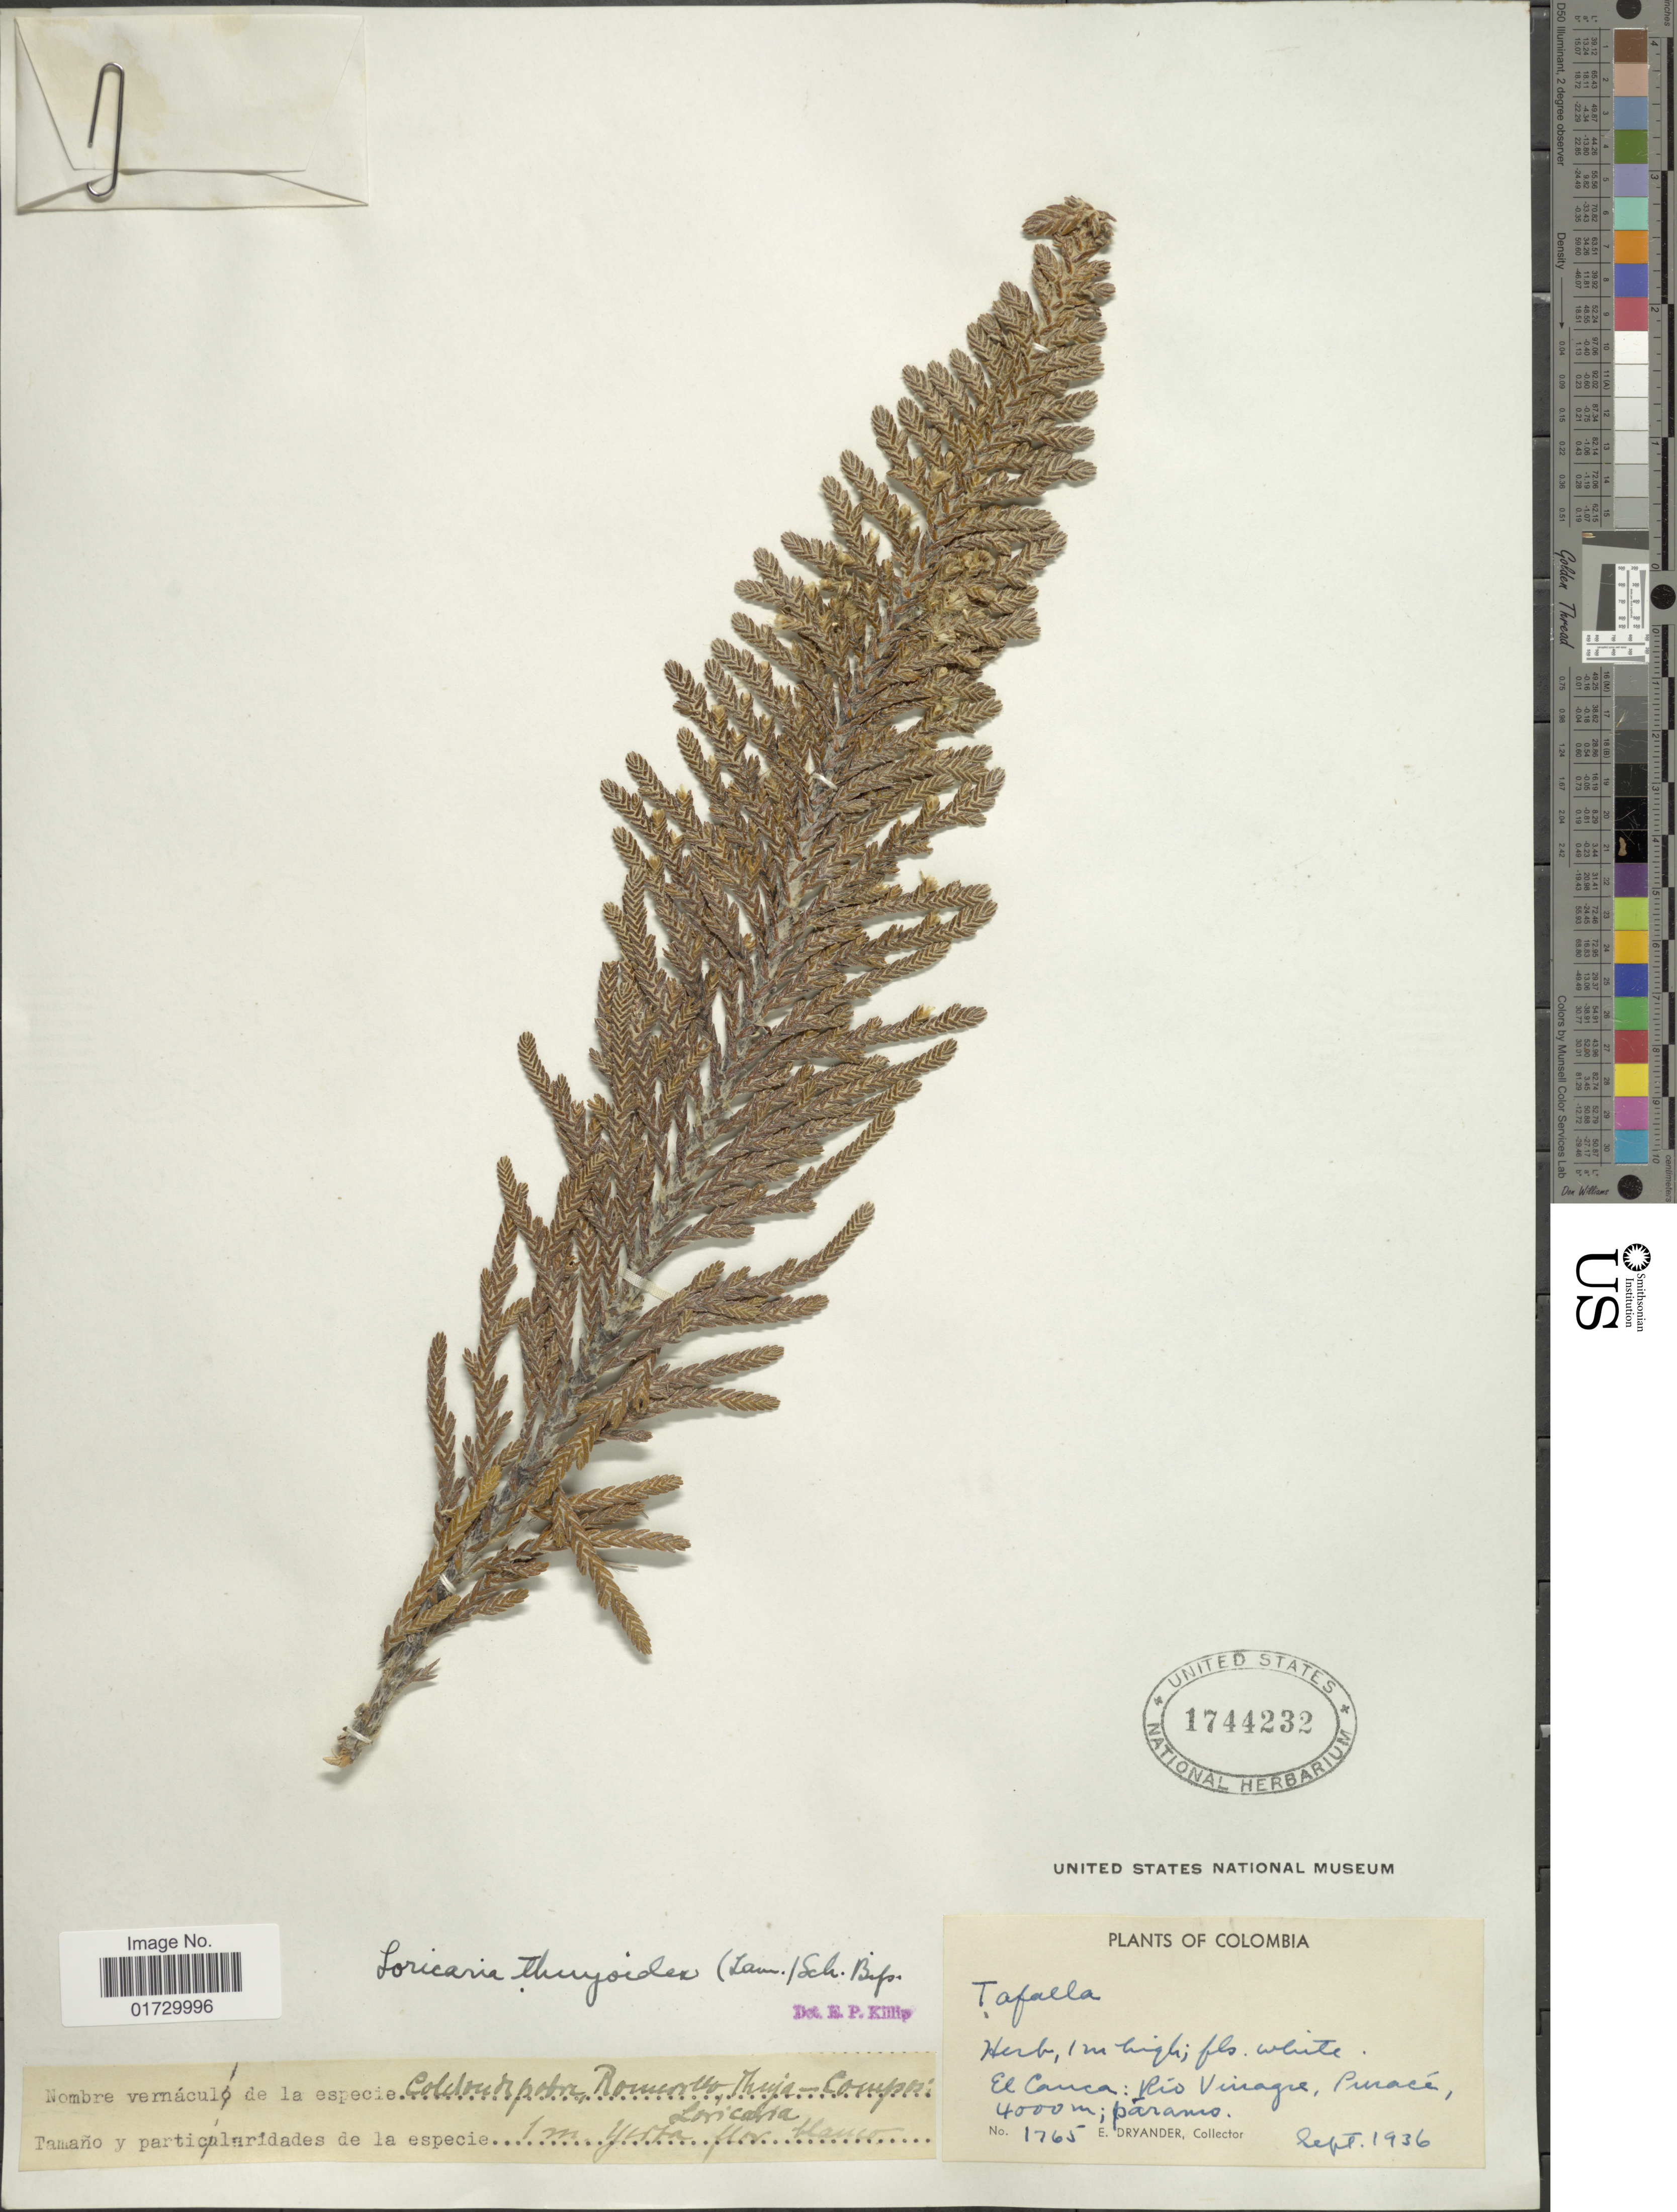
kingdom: Plantae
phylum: Tracheophyta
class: Magnoliopsida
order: Asterales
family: Asteraceae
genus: Loricaria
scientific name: Loricaria thuyoides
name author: (Lam.) Sch. Bip.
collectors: E. Dryander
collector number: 1765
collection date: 1936-09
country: Colombia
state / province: Cauca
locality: Rio Vinagre, Purace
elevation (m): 4000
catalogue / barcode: US 1744232